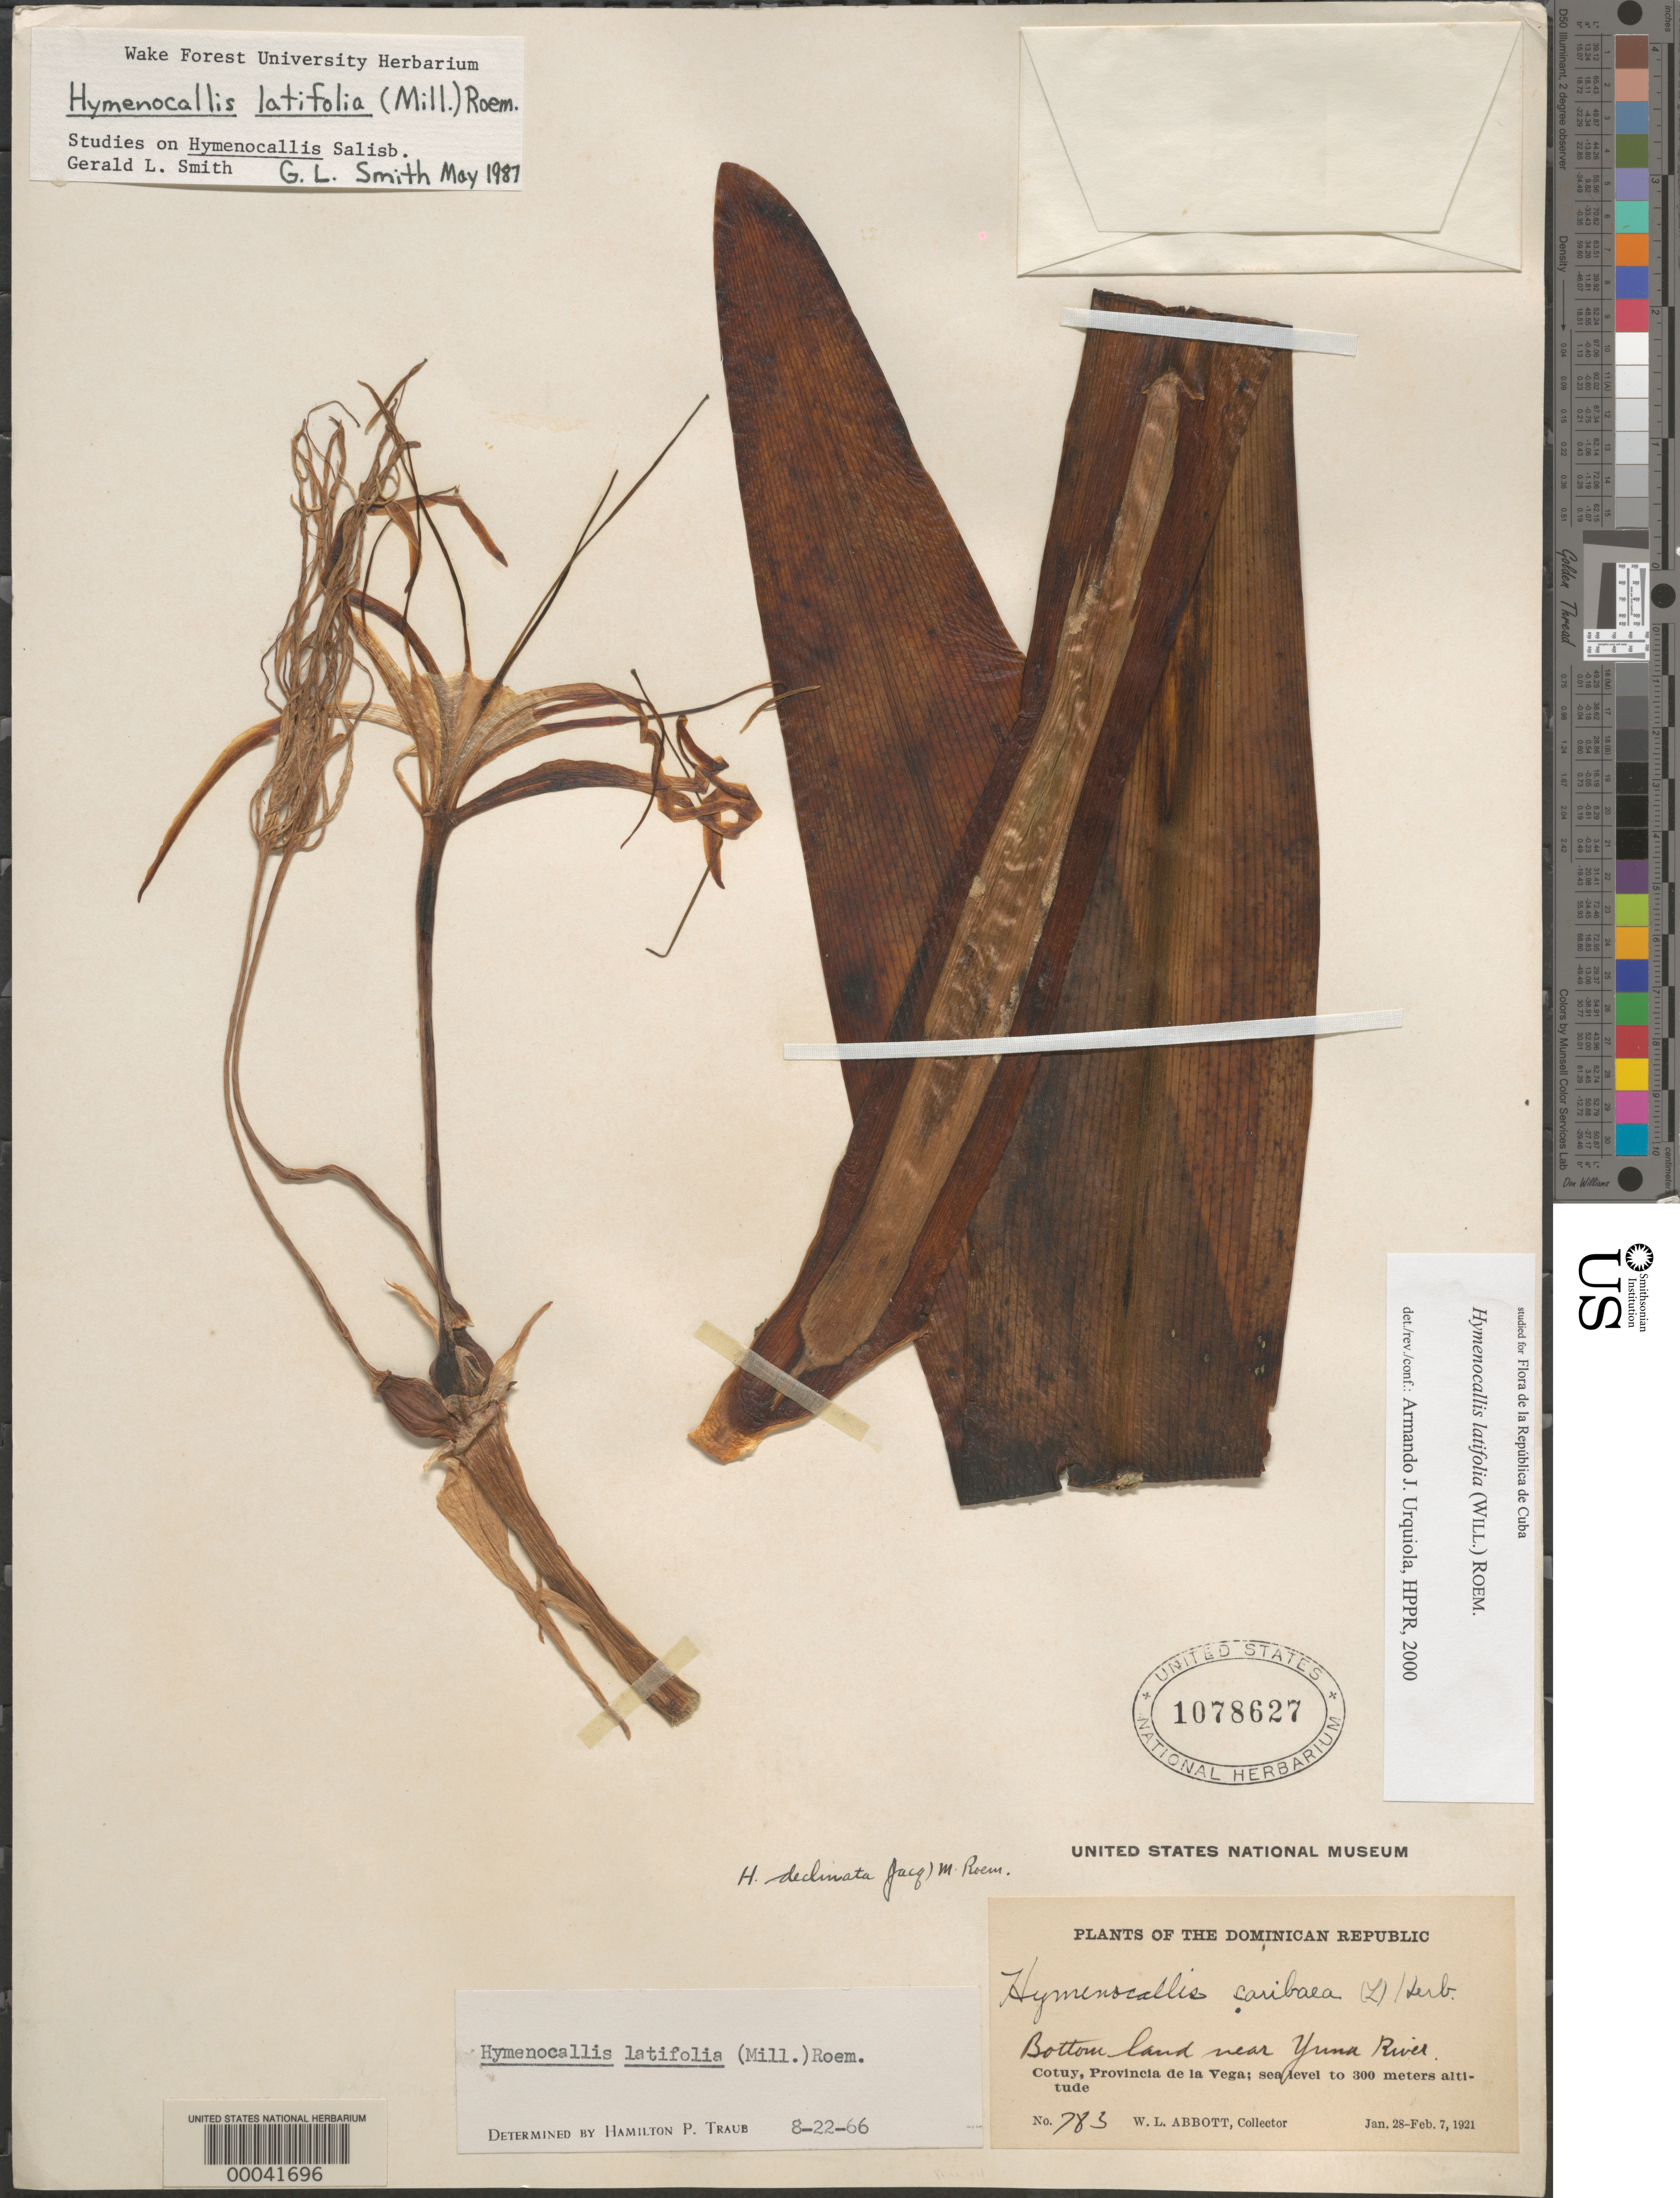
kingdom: Plantae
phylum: Tracheophyta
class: Liliopsida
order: Asparagales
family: Amaryllidaceae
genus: Hymenocallis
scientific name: Hymenocallis latifolia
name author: (Mill.) M. Roem.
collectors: W. L. Abbott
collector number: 783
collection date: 1921-01-28/1921-02-07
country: Dominican Republic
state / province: La Vega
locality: Bottomland near Yuna River. Cotuy, Provincia de la Vega.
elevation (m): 300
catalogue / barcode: US 1078627